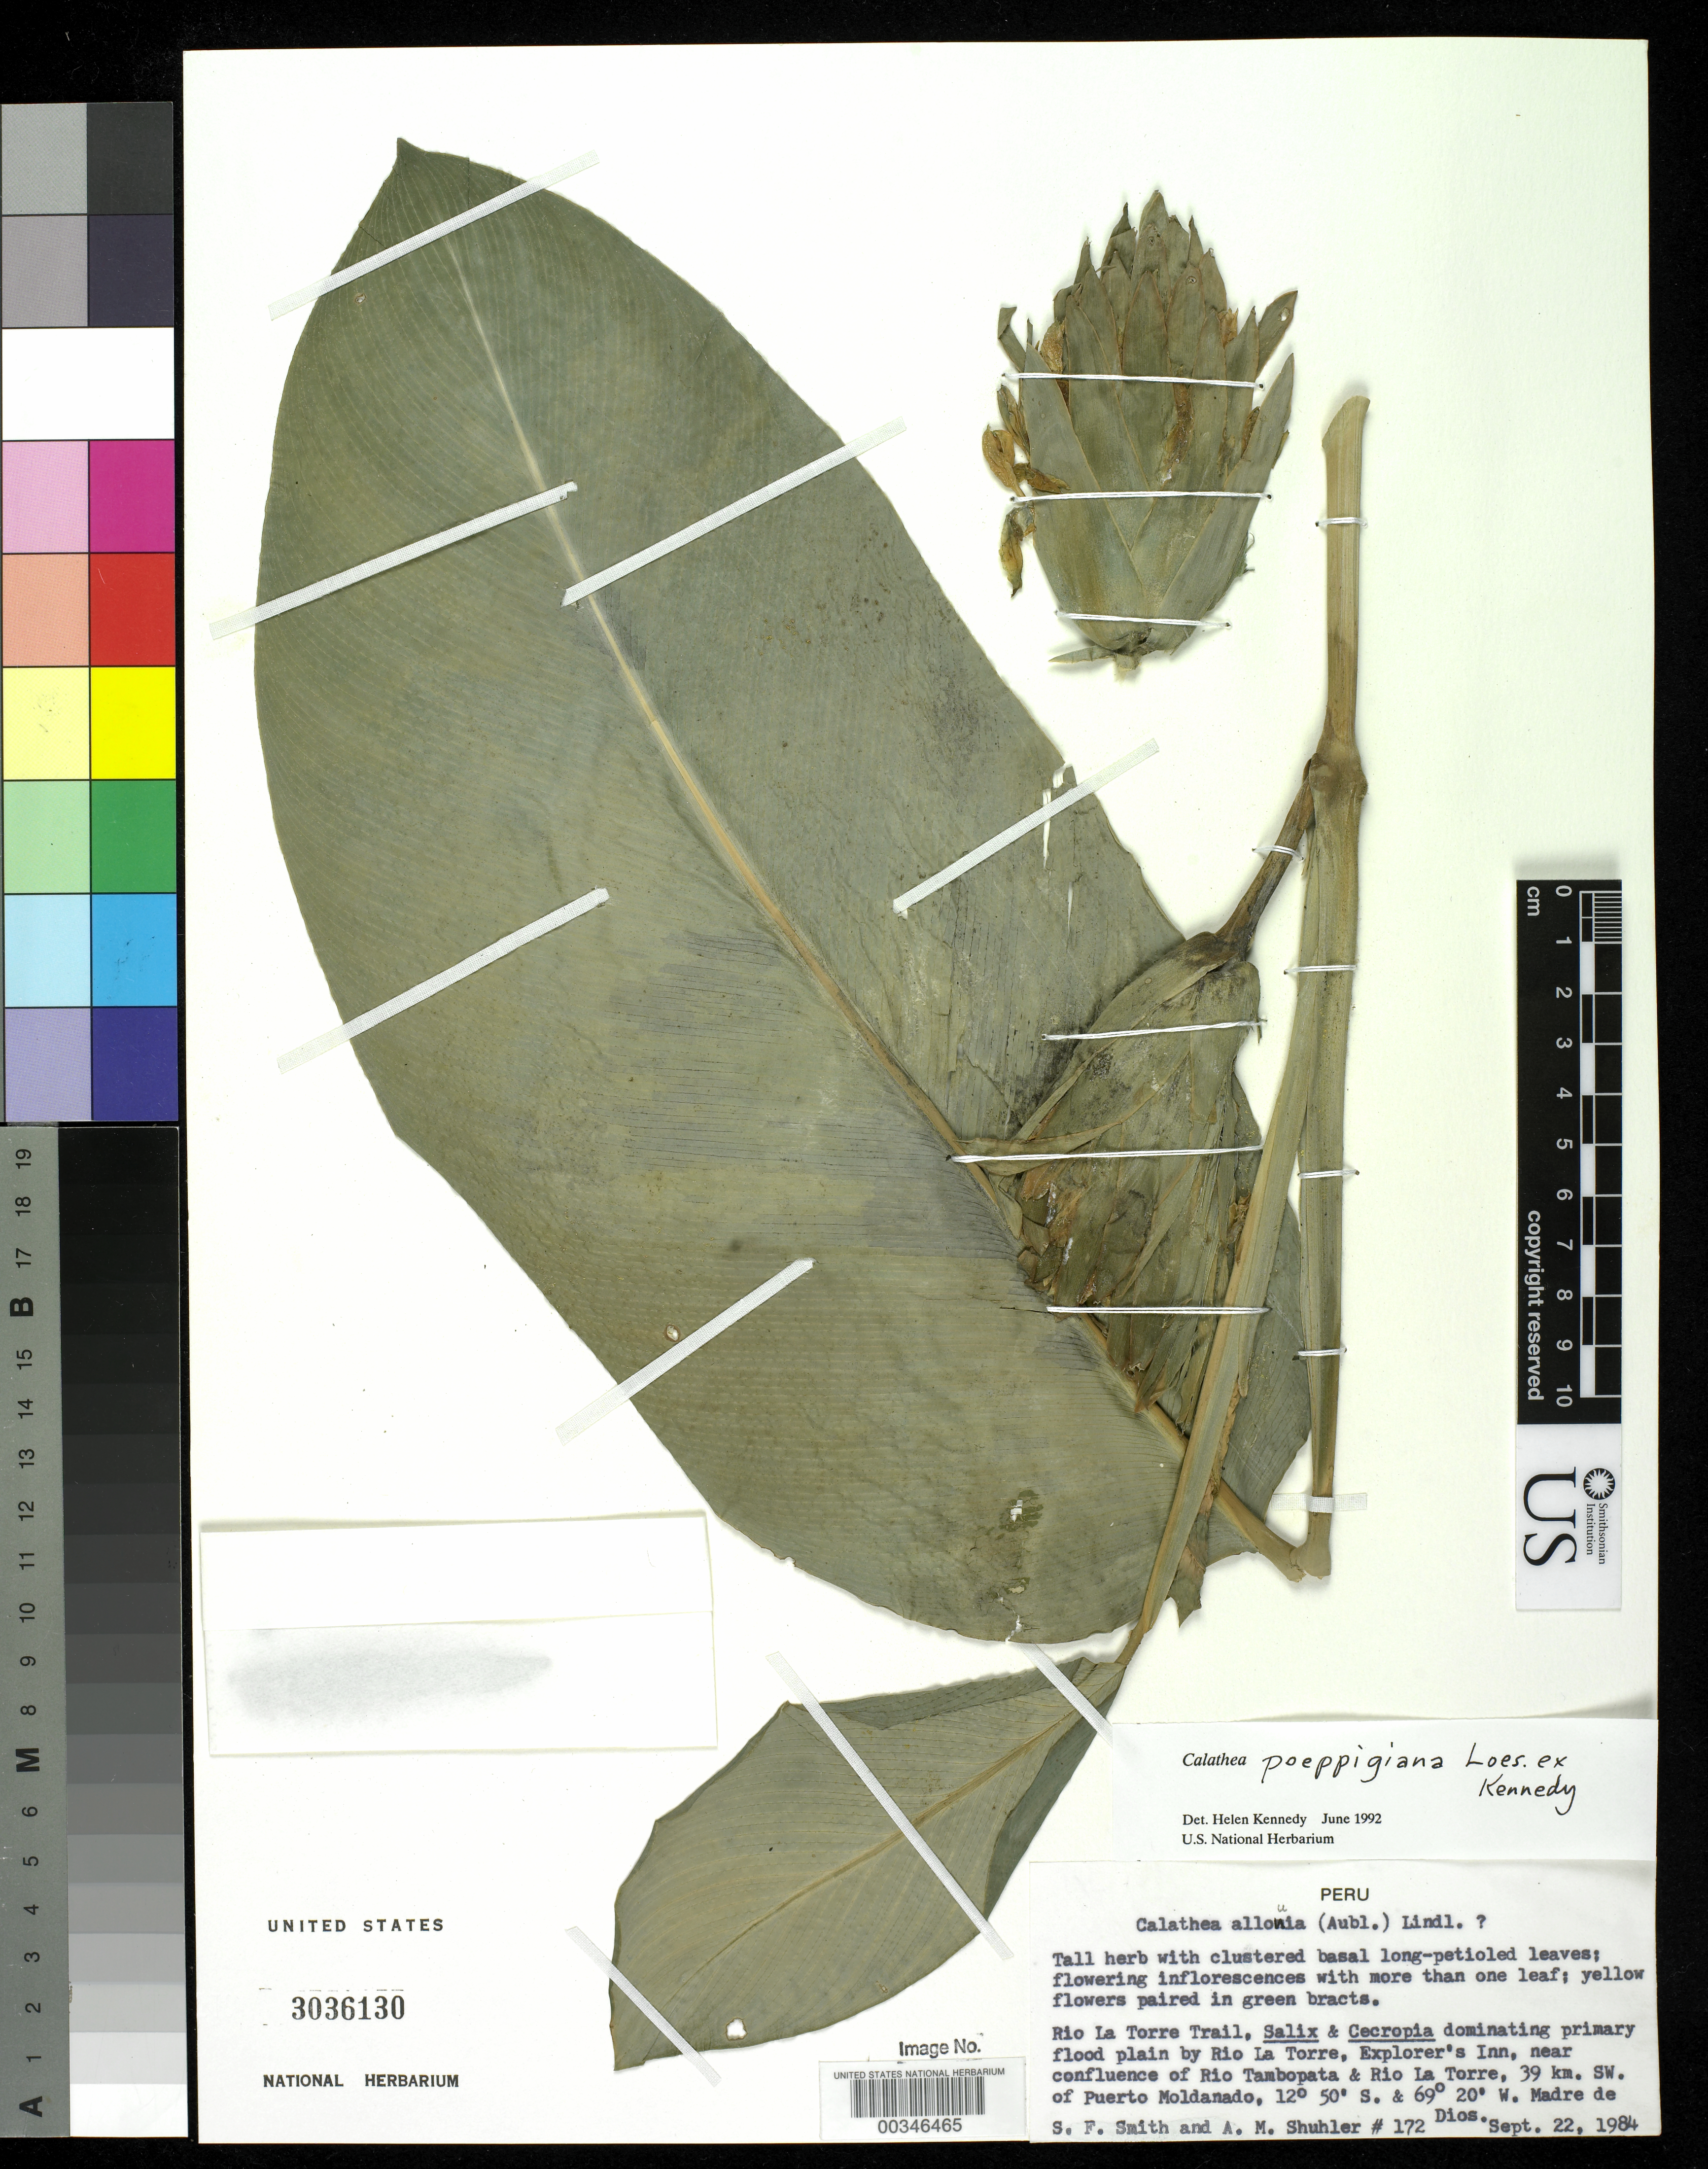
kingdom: Plantae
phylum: Tracheophyta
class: Liliopsida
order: Zingiberales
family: Marantaceae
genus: Goeppertia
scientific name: Goeppertia poeppigiana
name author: (Loes. ex H. Kenn.) Borchs. & S. Suárez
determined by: Strong, M. T., (US), Smithsonian Institution - National Museum of Natural History (UNITED STATES)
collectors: S.F. Smith & A. Shuhler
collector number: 172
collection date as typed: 22 Sep 1984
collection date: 1984-09-22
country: Peru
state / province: Madre de Dios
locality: Rio la torre trail, explorer's inn, near confluence of rio tambopata and rio la torre, ...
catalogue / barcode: US 3036130